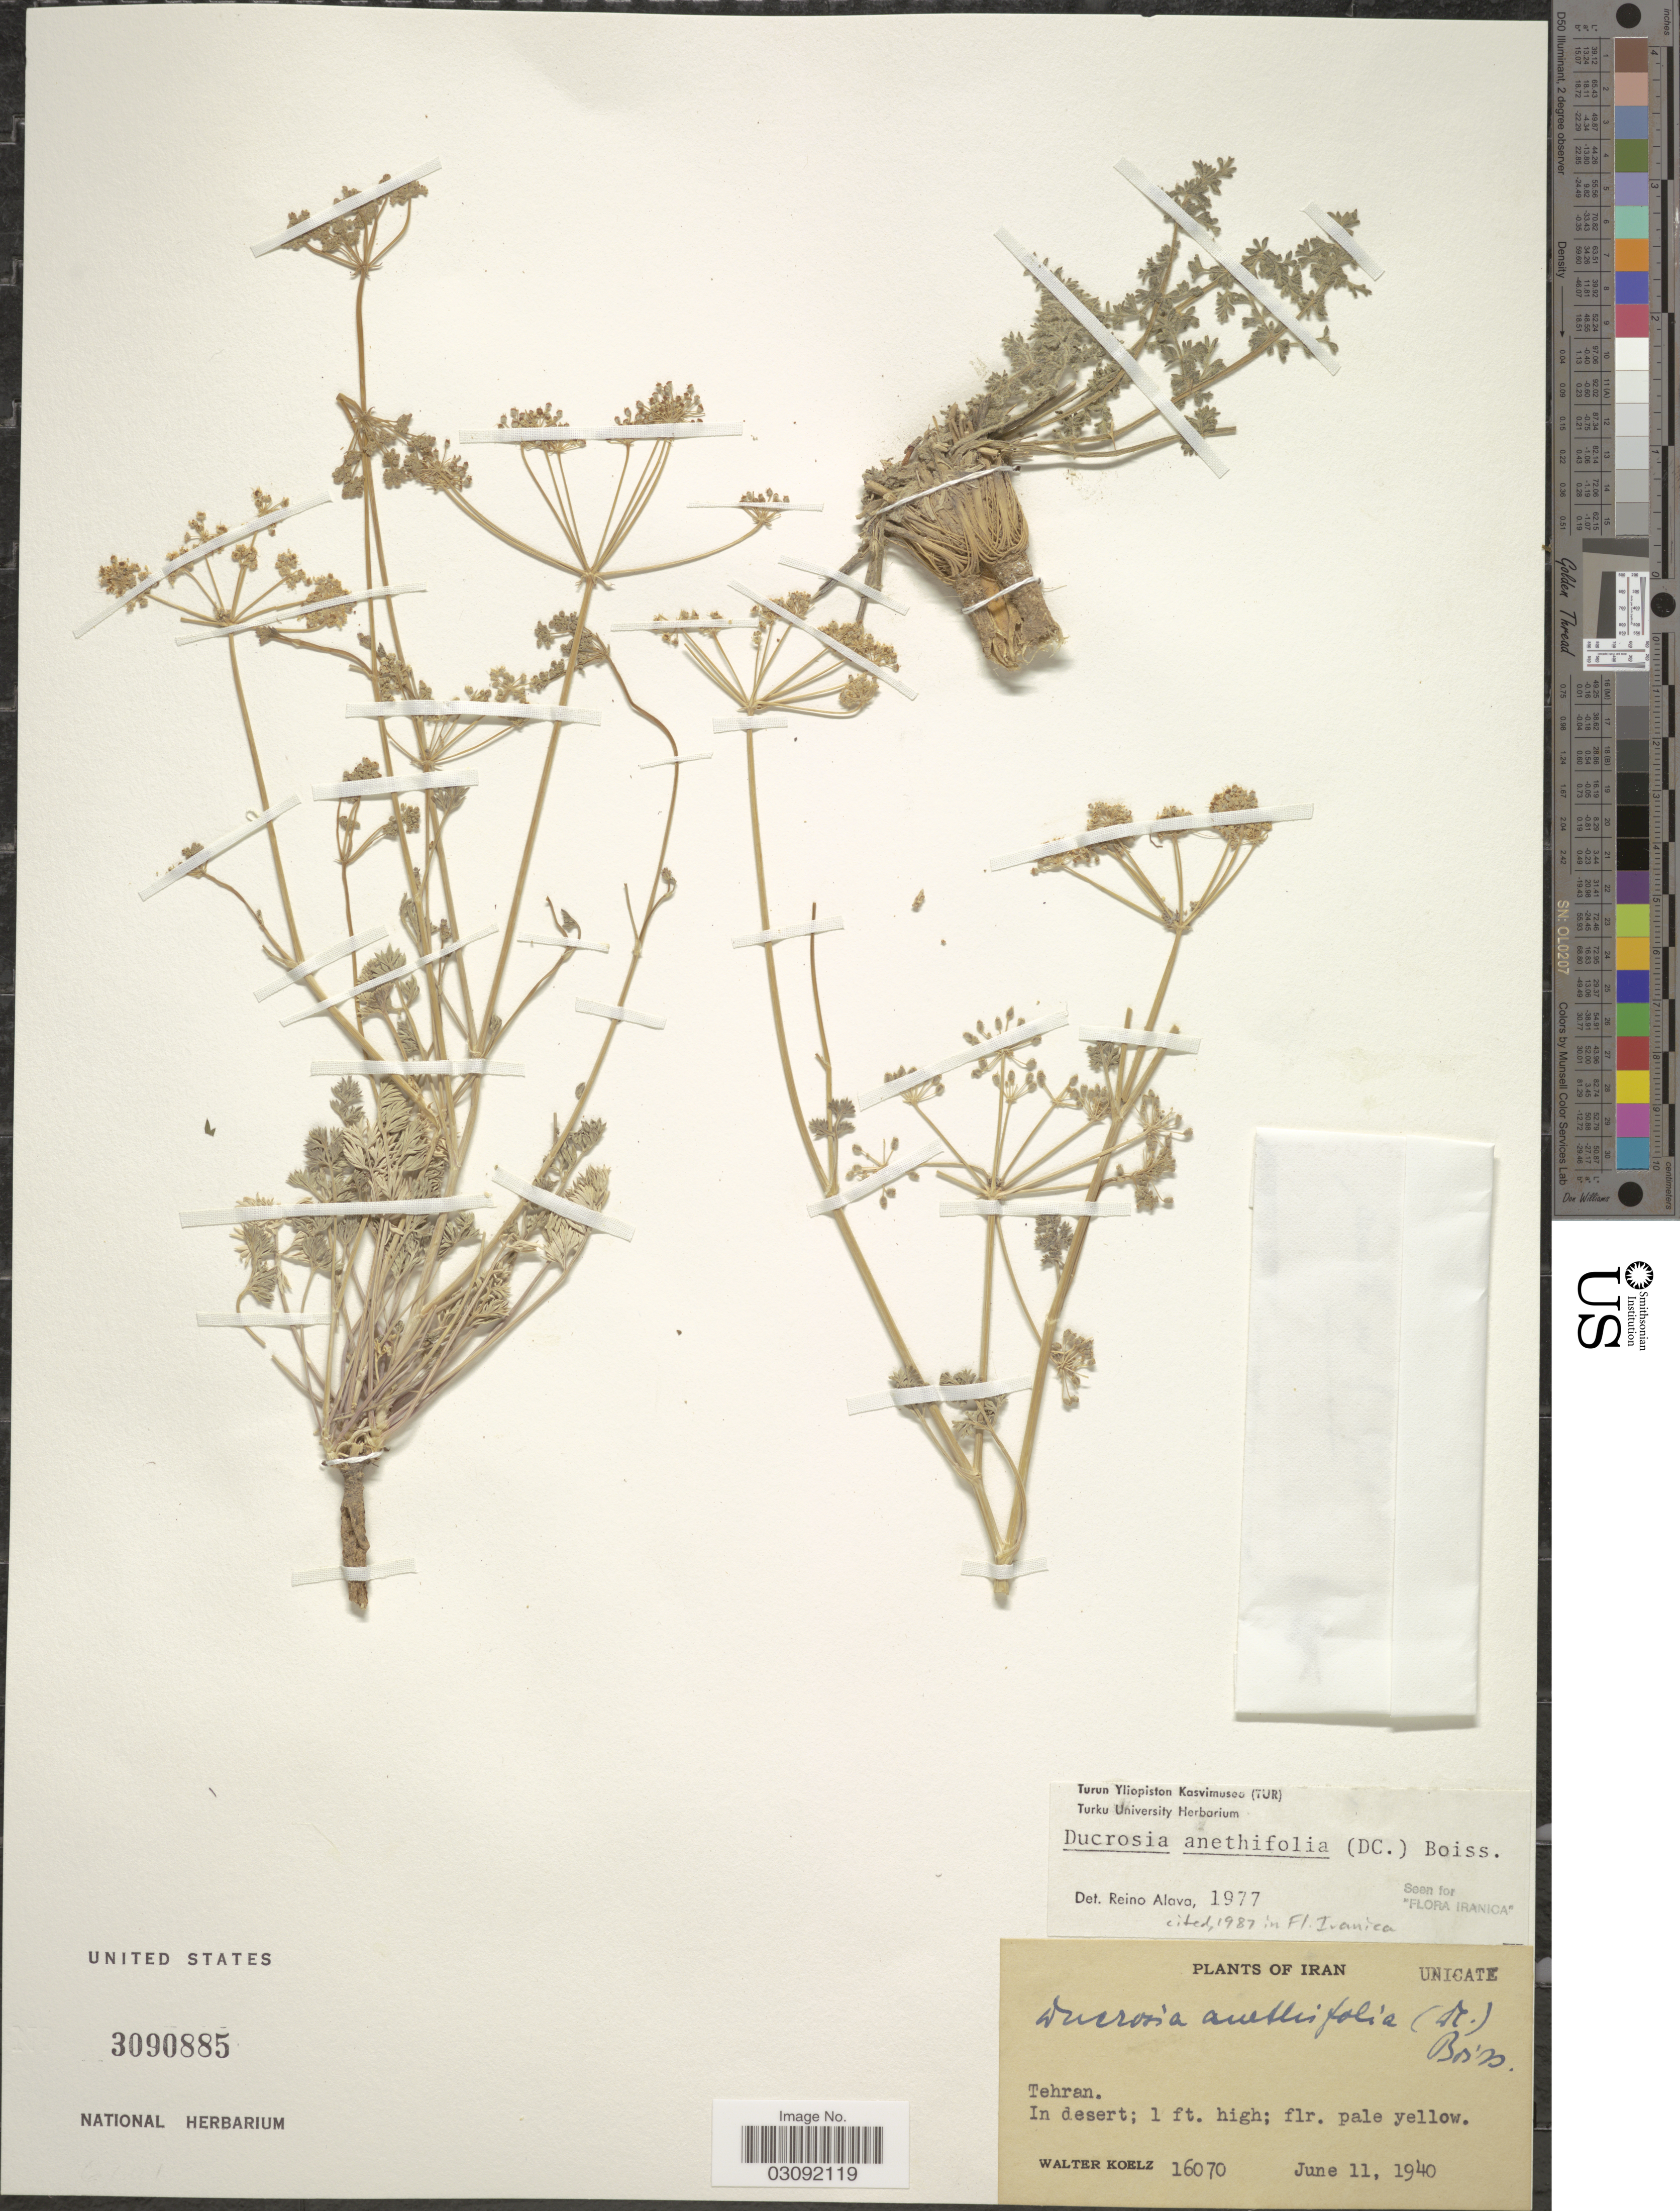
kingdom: Plantae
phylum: Tracheophyta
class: Magnoliopsida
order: Apiales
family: Apiaceae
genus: Ducrosia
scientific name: Ducrosia anethifolia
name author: (DC.) Boiss.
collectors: W. N. Koelz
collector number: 16070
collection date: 1940-06-11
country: Iran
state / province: Tehran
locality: In desert.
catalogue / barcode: US 3090885